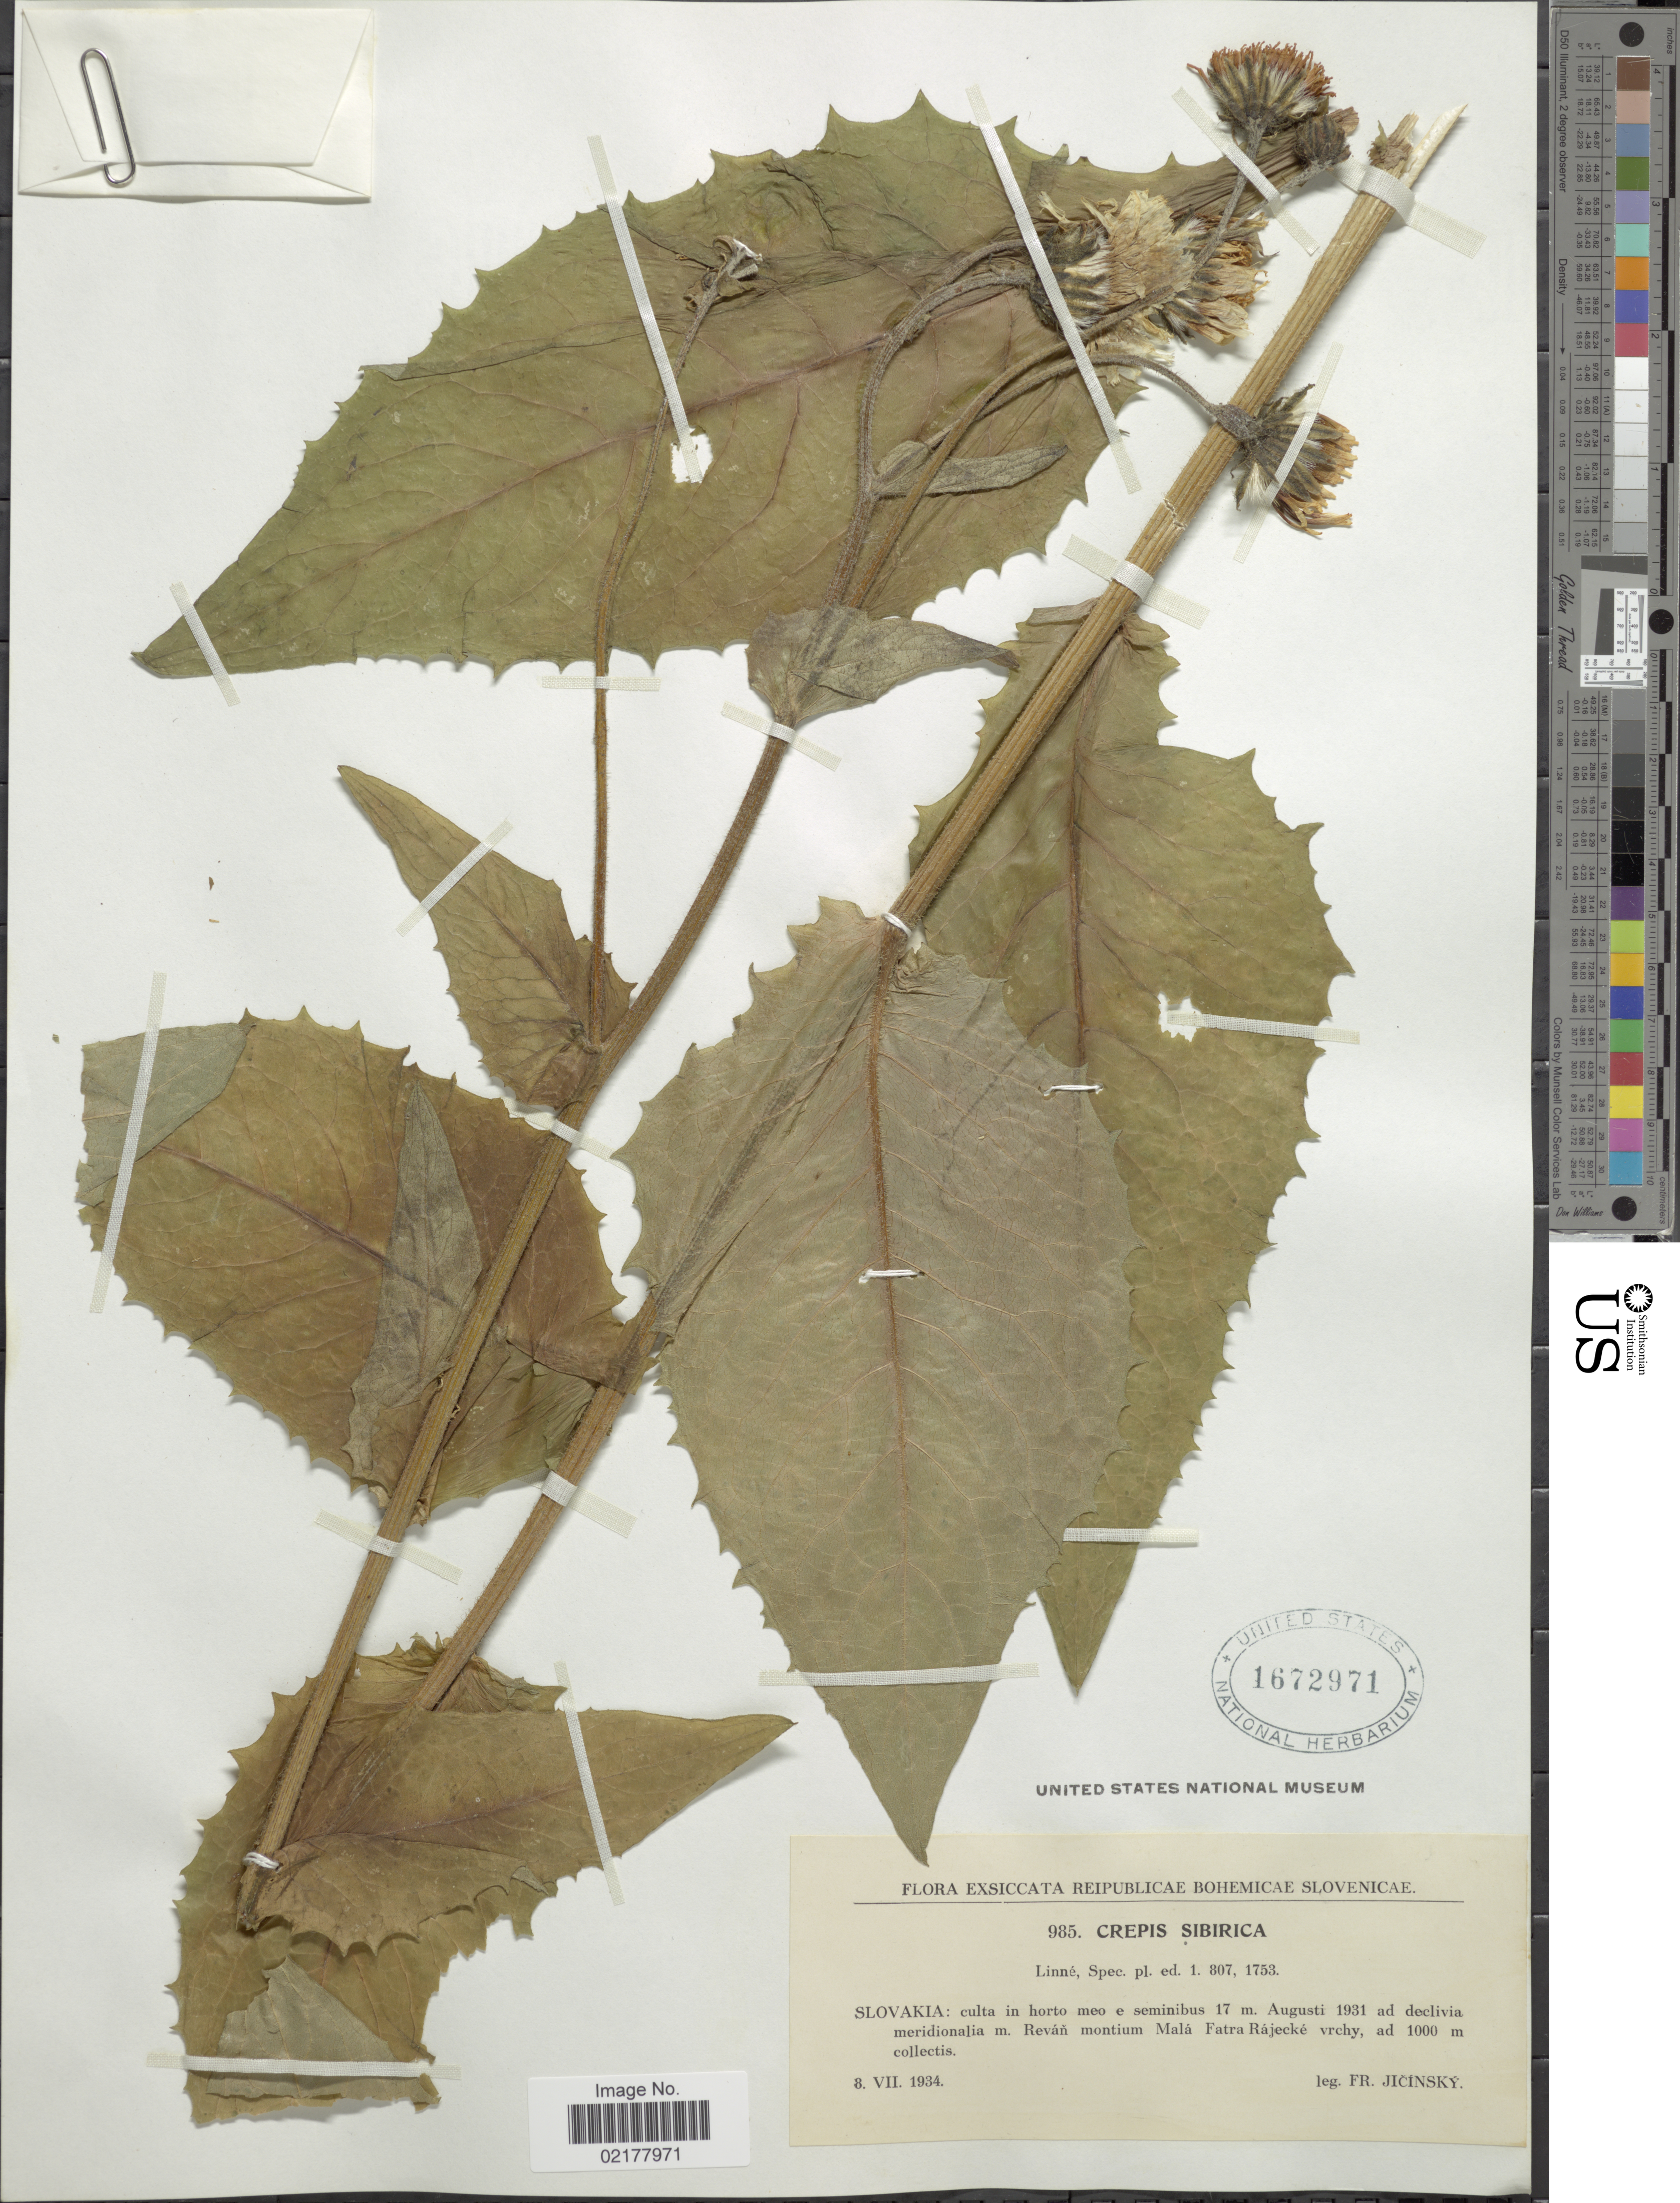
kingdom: Plantae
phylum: Tracheophyta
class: Magnoliopsida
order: Asterales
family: Asteraceae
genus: Crepis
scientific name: Crepis sibirica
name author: L.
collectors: B. Jicinsky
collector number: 985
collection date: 1934-07-03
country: Slovakia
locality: culta in horto meo e seminibus 17 m. Augusti 1931 and declivia meridionalia m. Reván montium Mala Fatra Rájecké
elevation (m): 1000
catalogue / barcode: US 1672971